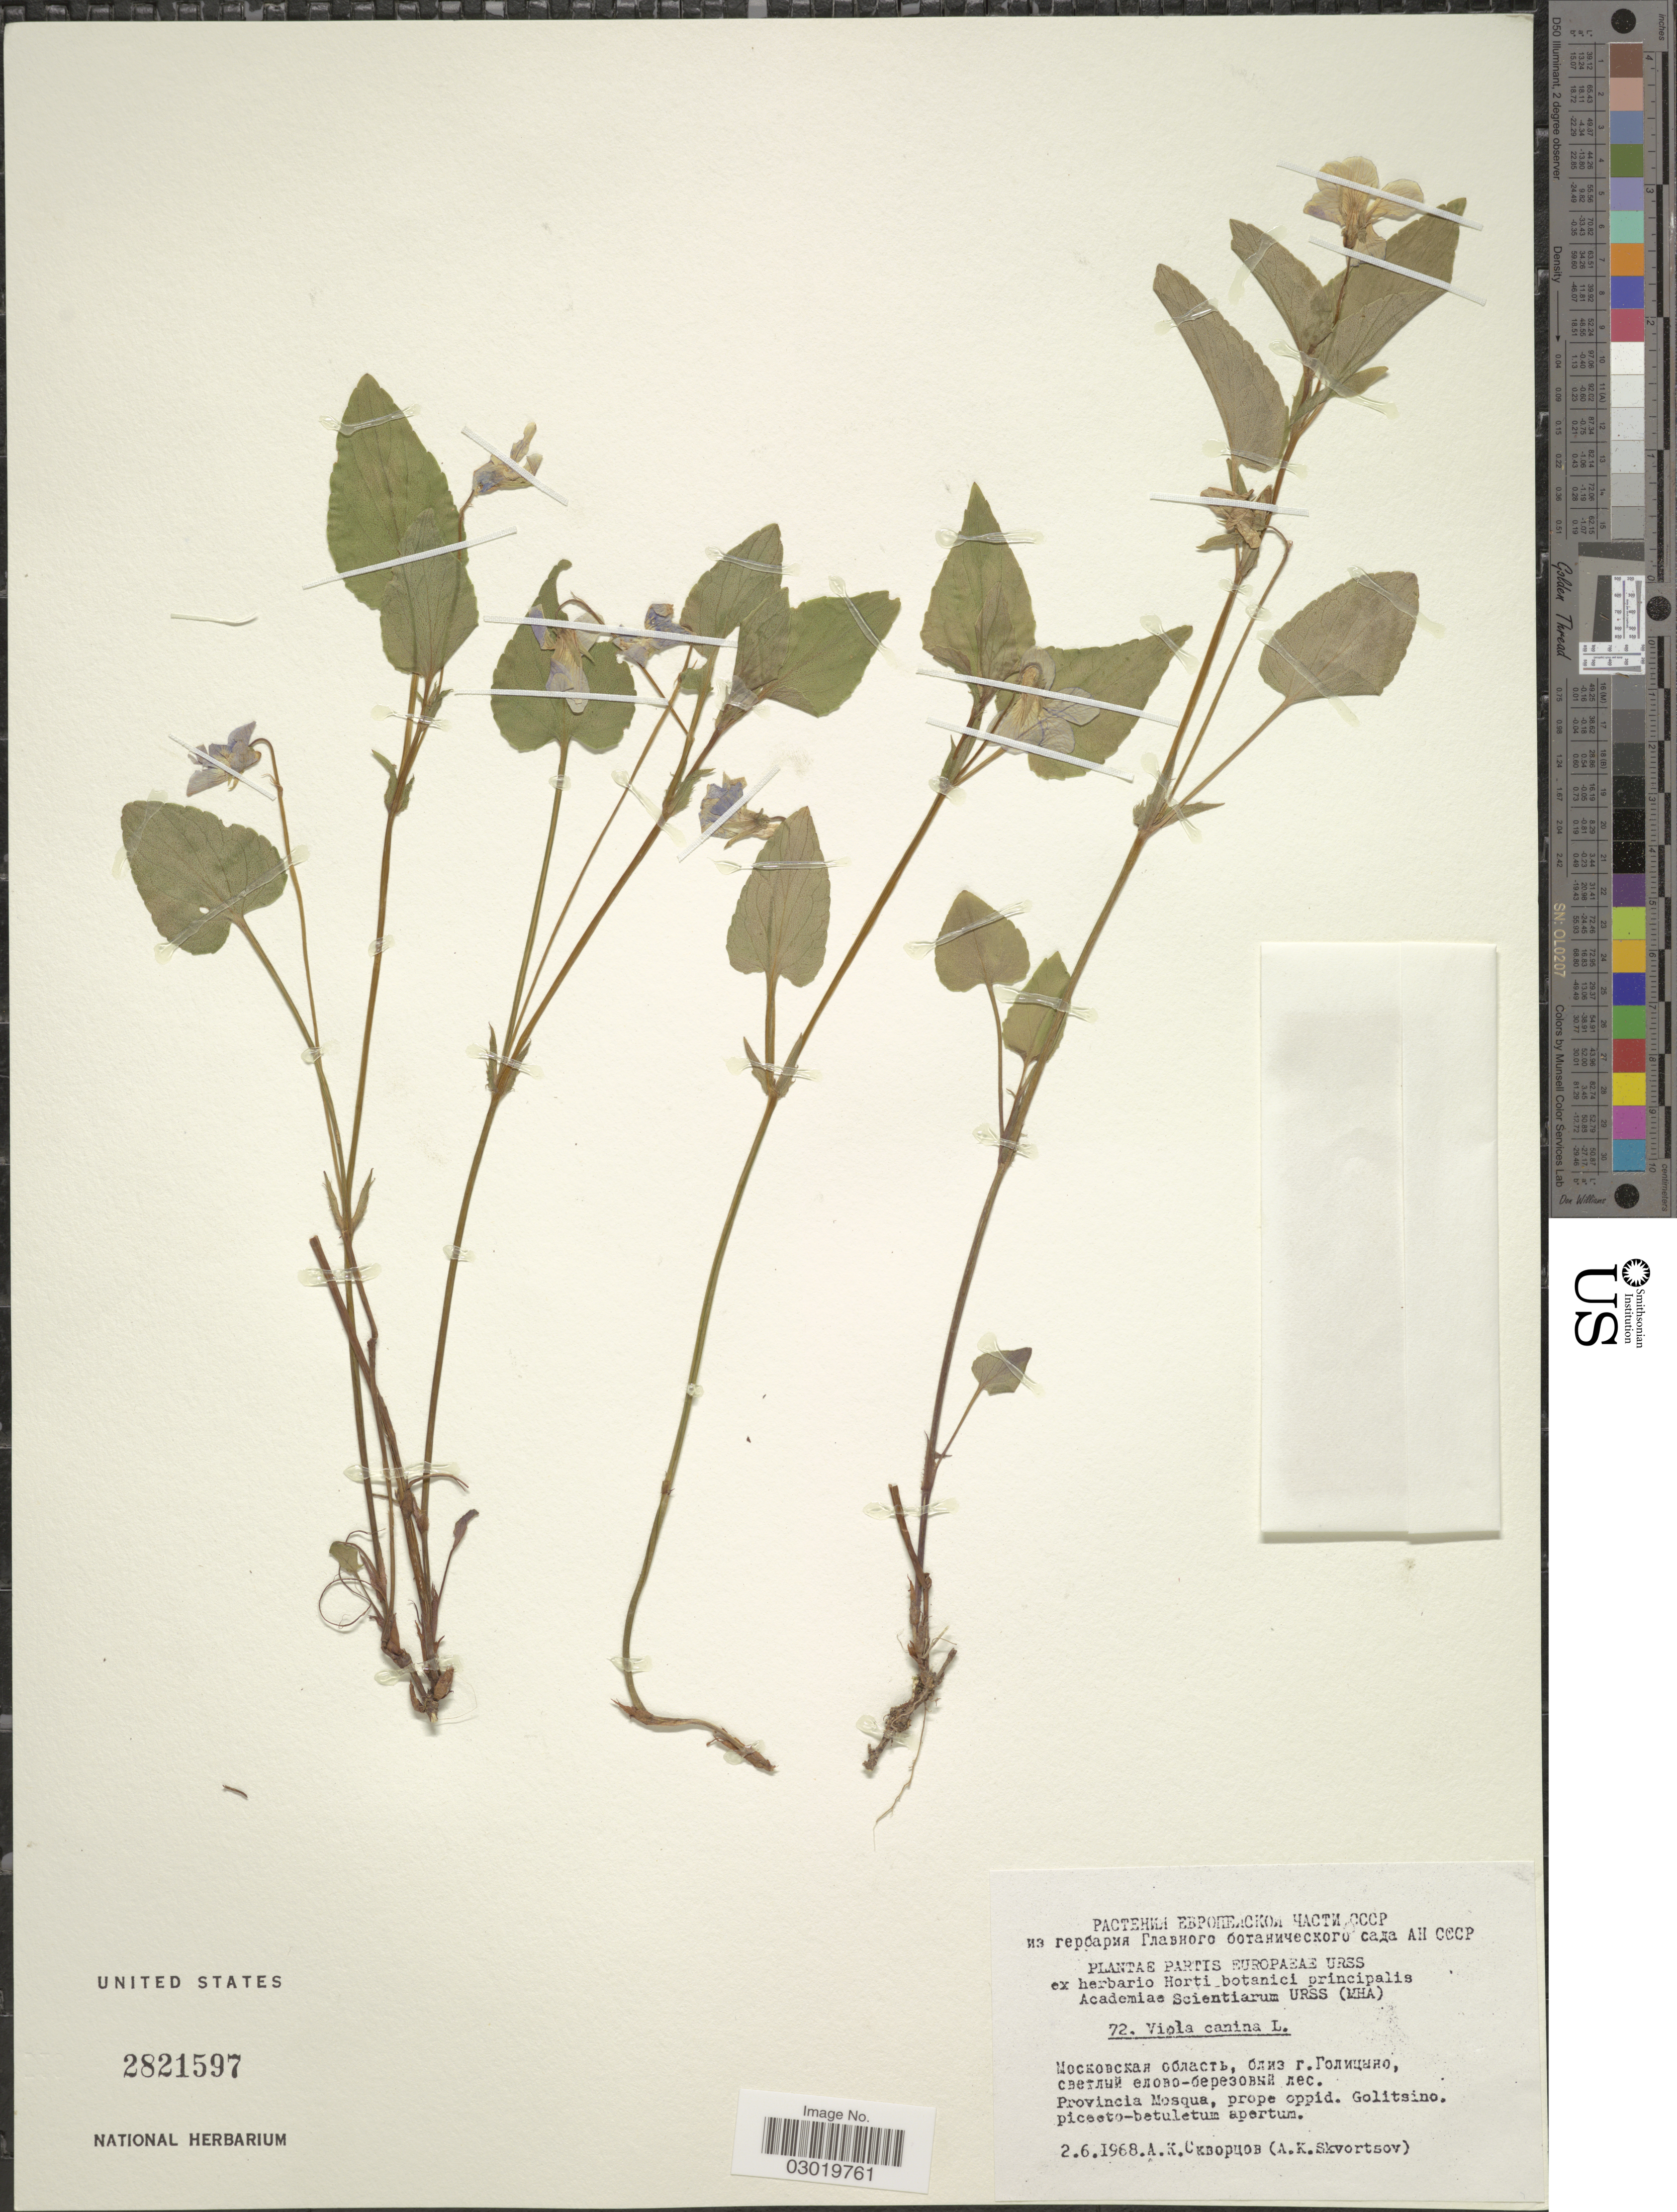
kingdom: Plantae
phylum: Tracheophyta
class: Magnoliopsida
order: Malpighiales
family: Violaceae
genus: Viola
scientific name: Viola canina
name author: L.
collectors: A. K. Skvortsov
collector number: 72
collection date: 1968-06-02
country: Russian Federation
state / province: Moscow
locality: Provincia Mosqua, prope oppid. Golitsino.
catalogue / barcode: US 2821597